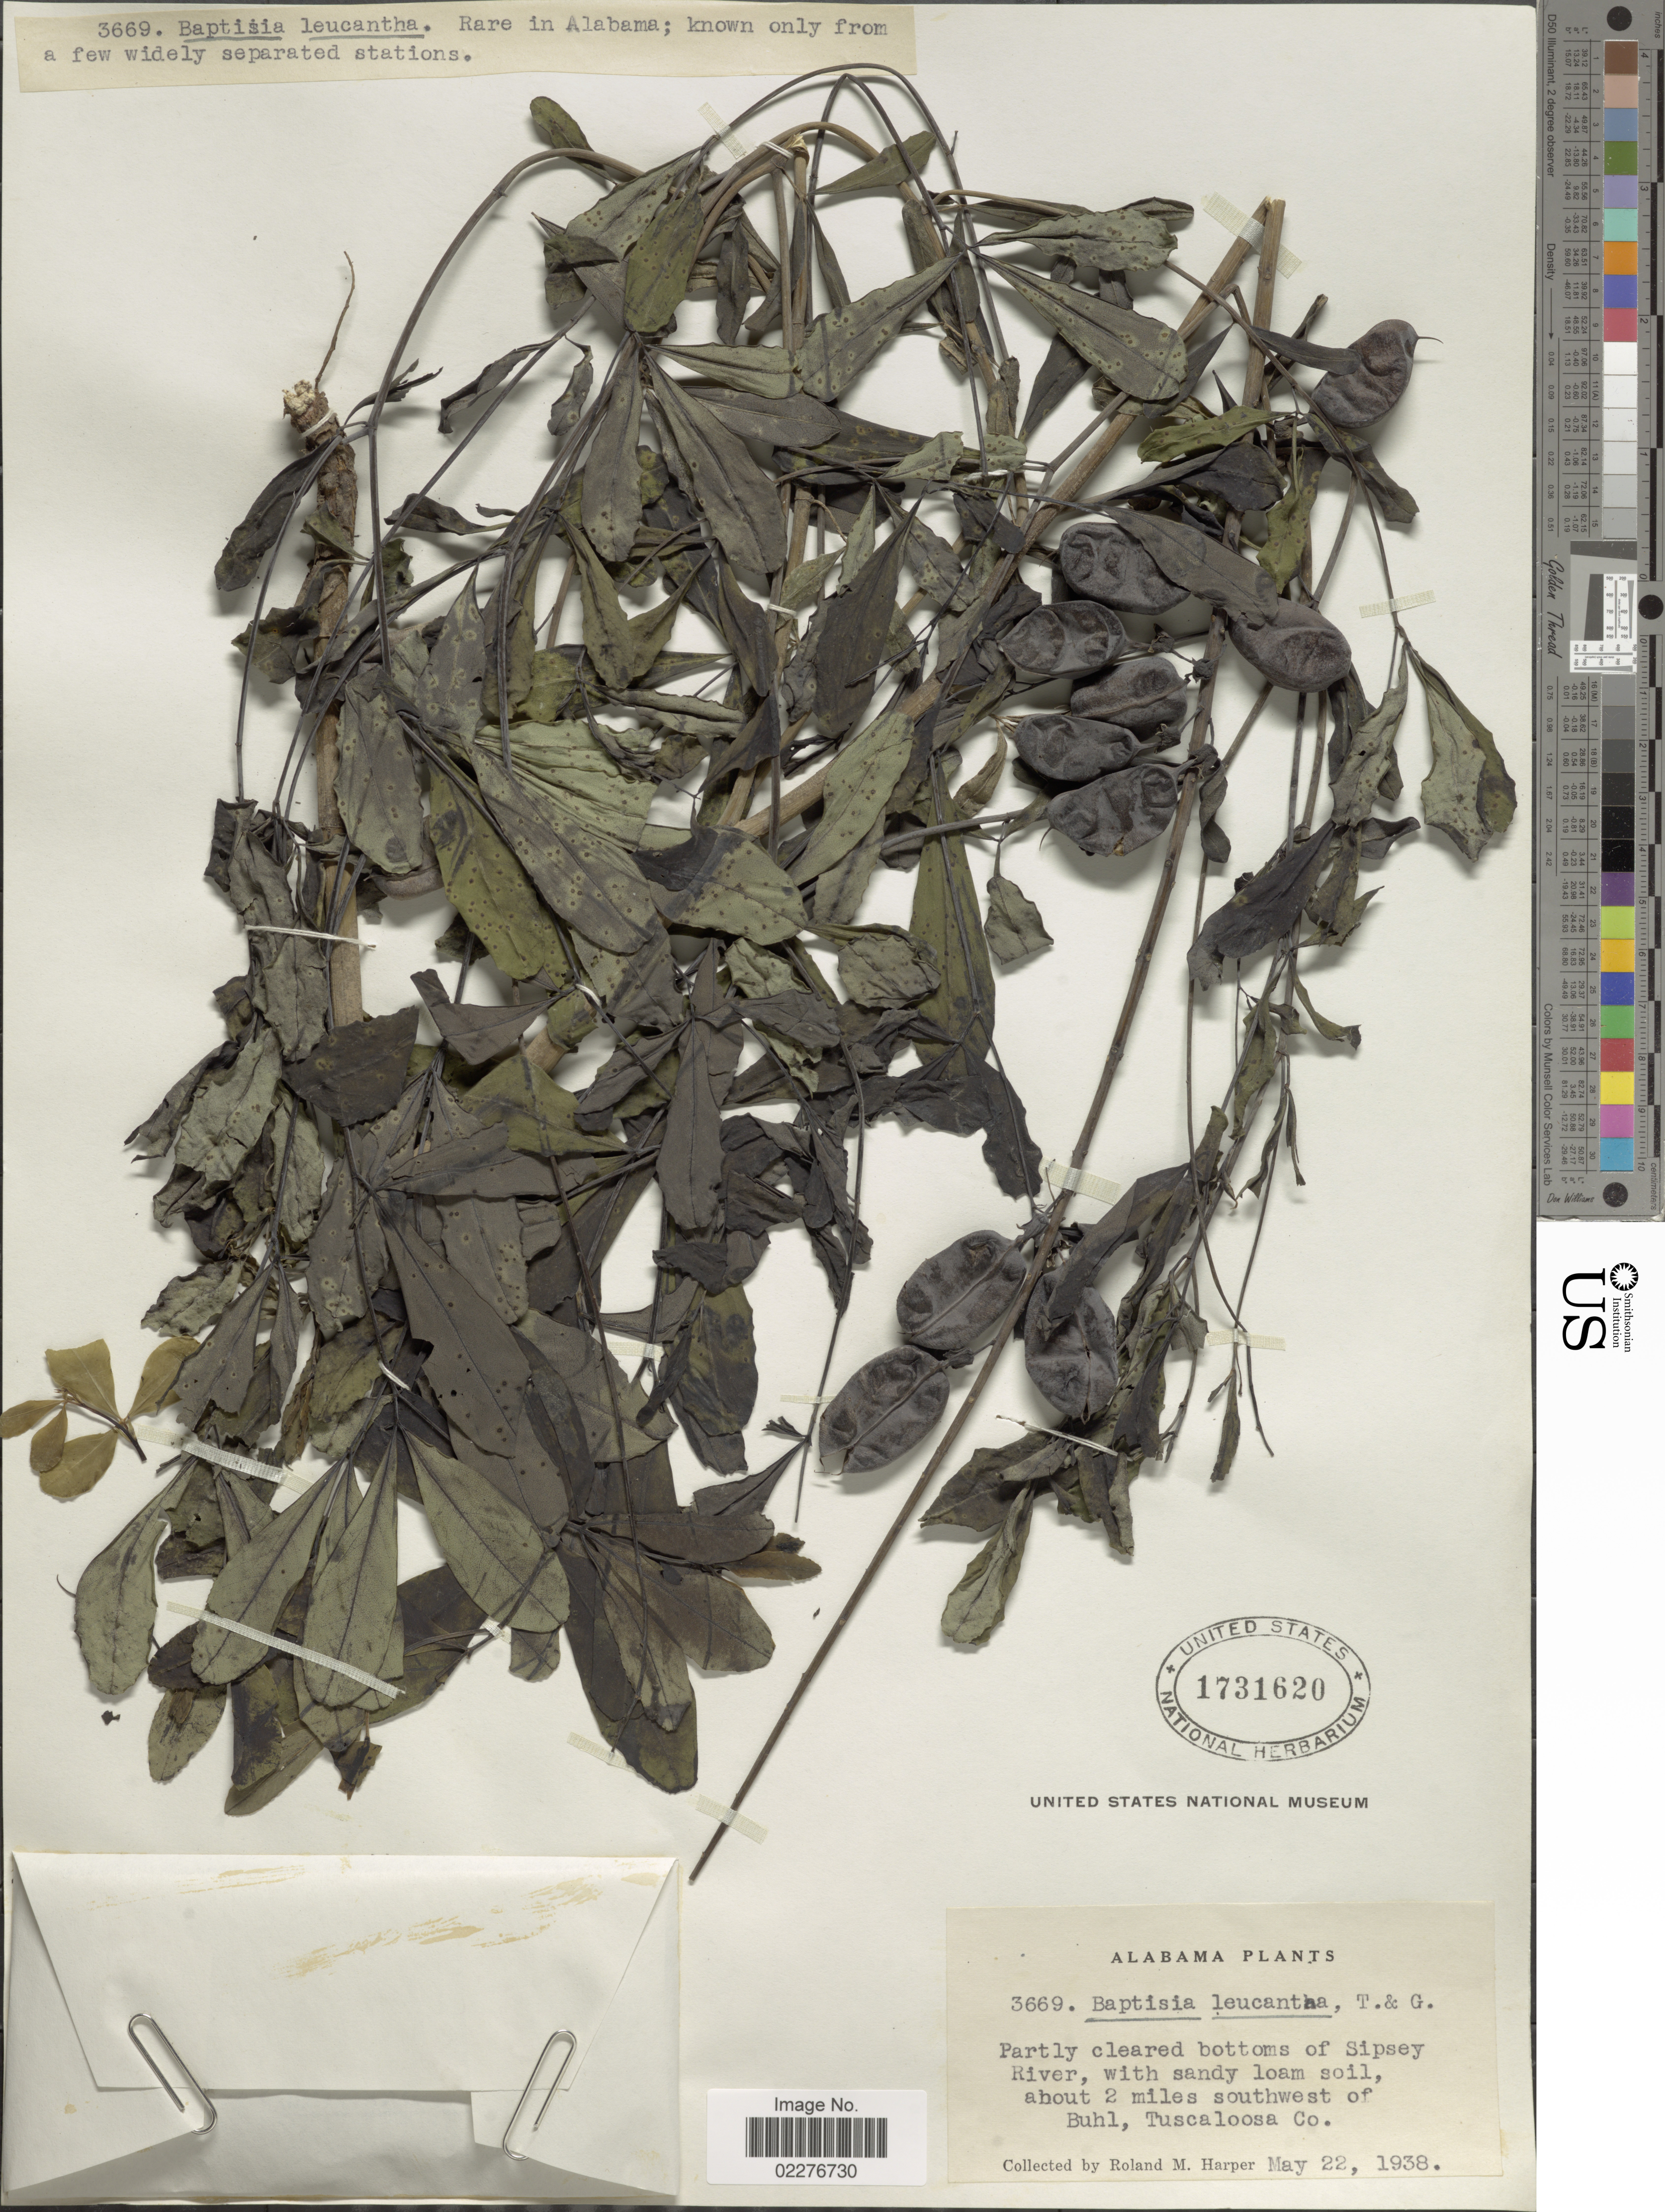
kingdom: Plantae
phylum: Tracheophyta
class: Magnoliopsida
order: Fabales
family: Fabaceae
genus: Baptisia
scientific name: Baptisia leucantha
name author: Torr. & A. Gray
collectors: R. M. Harper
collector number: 3669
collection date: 1938-05-22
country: United States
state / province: Alabama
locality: Partly cleared bottoms of Sipsey River, with sandy loam soil, about 2 miles southwest of Buhl, Tuscaloosa Co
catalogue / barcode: US 1731620